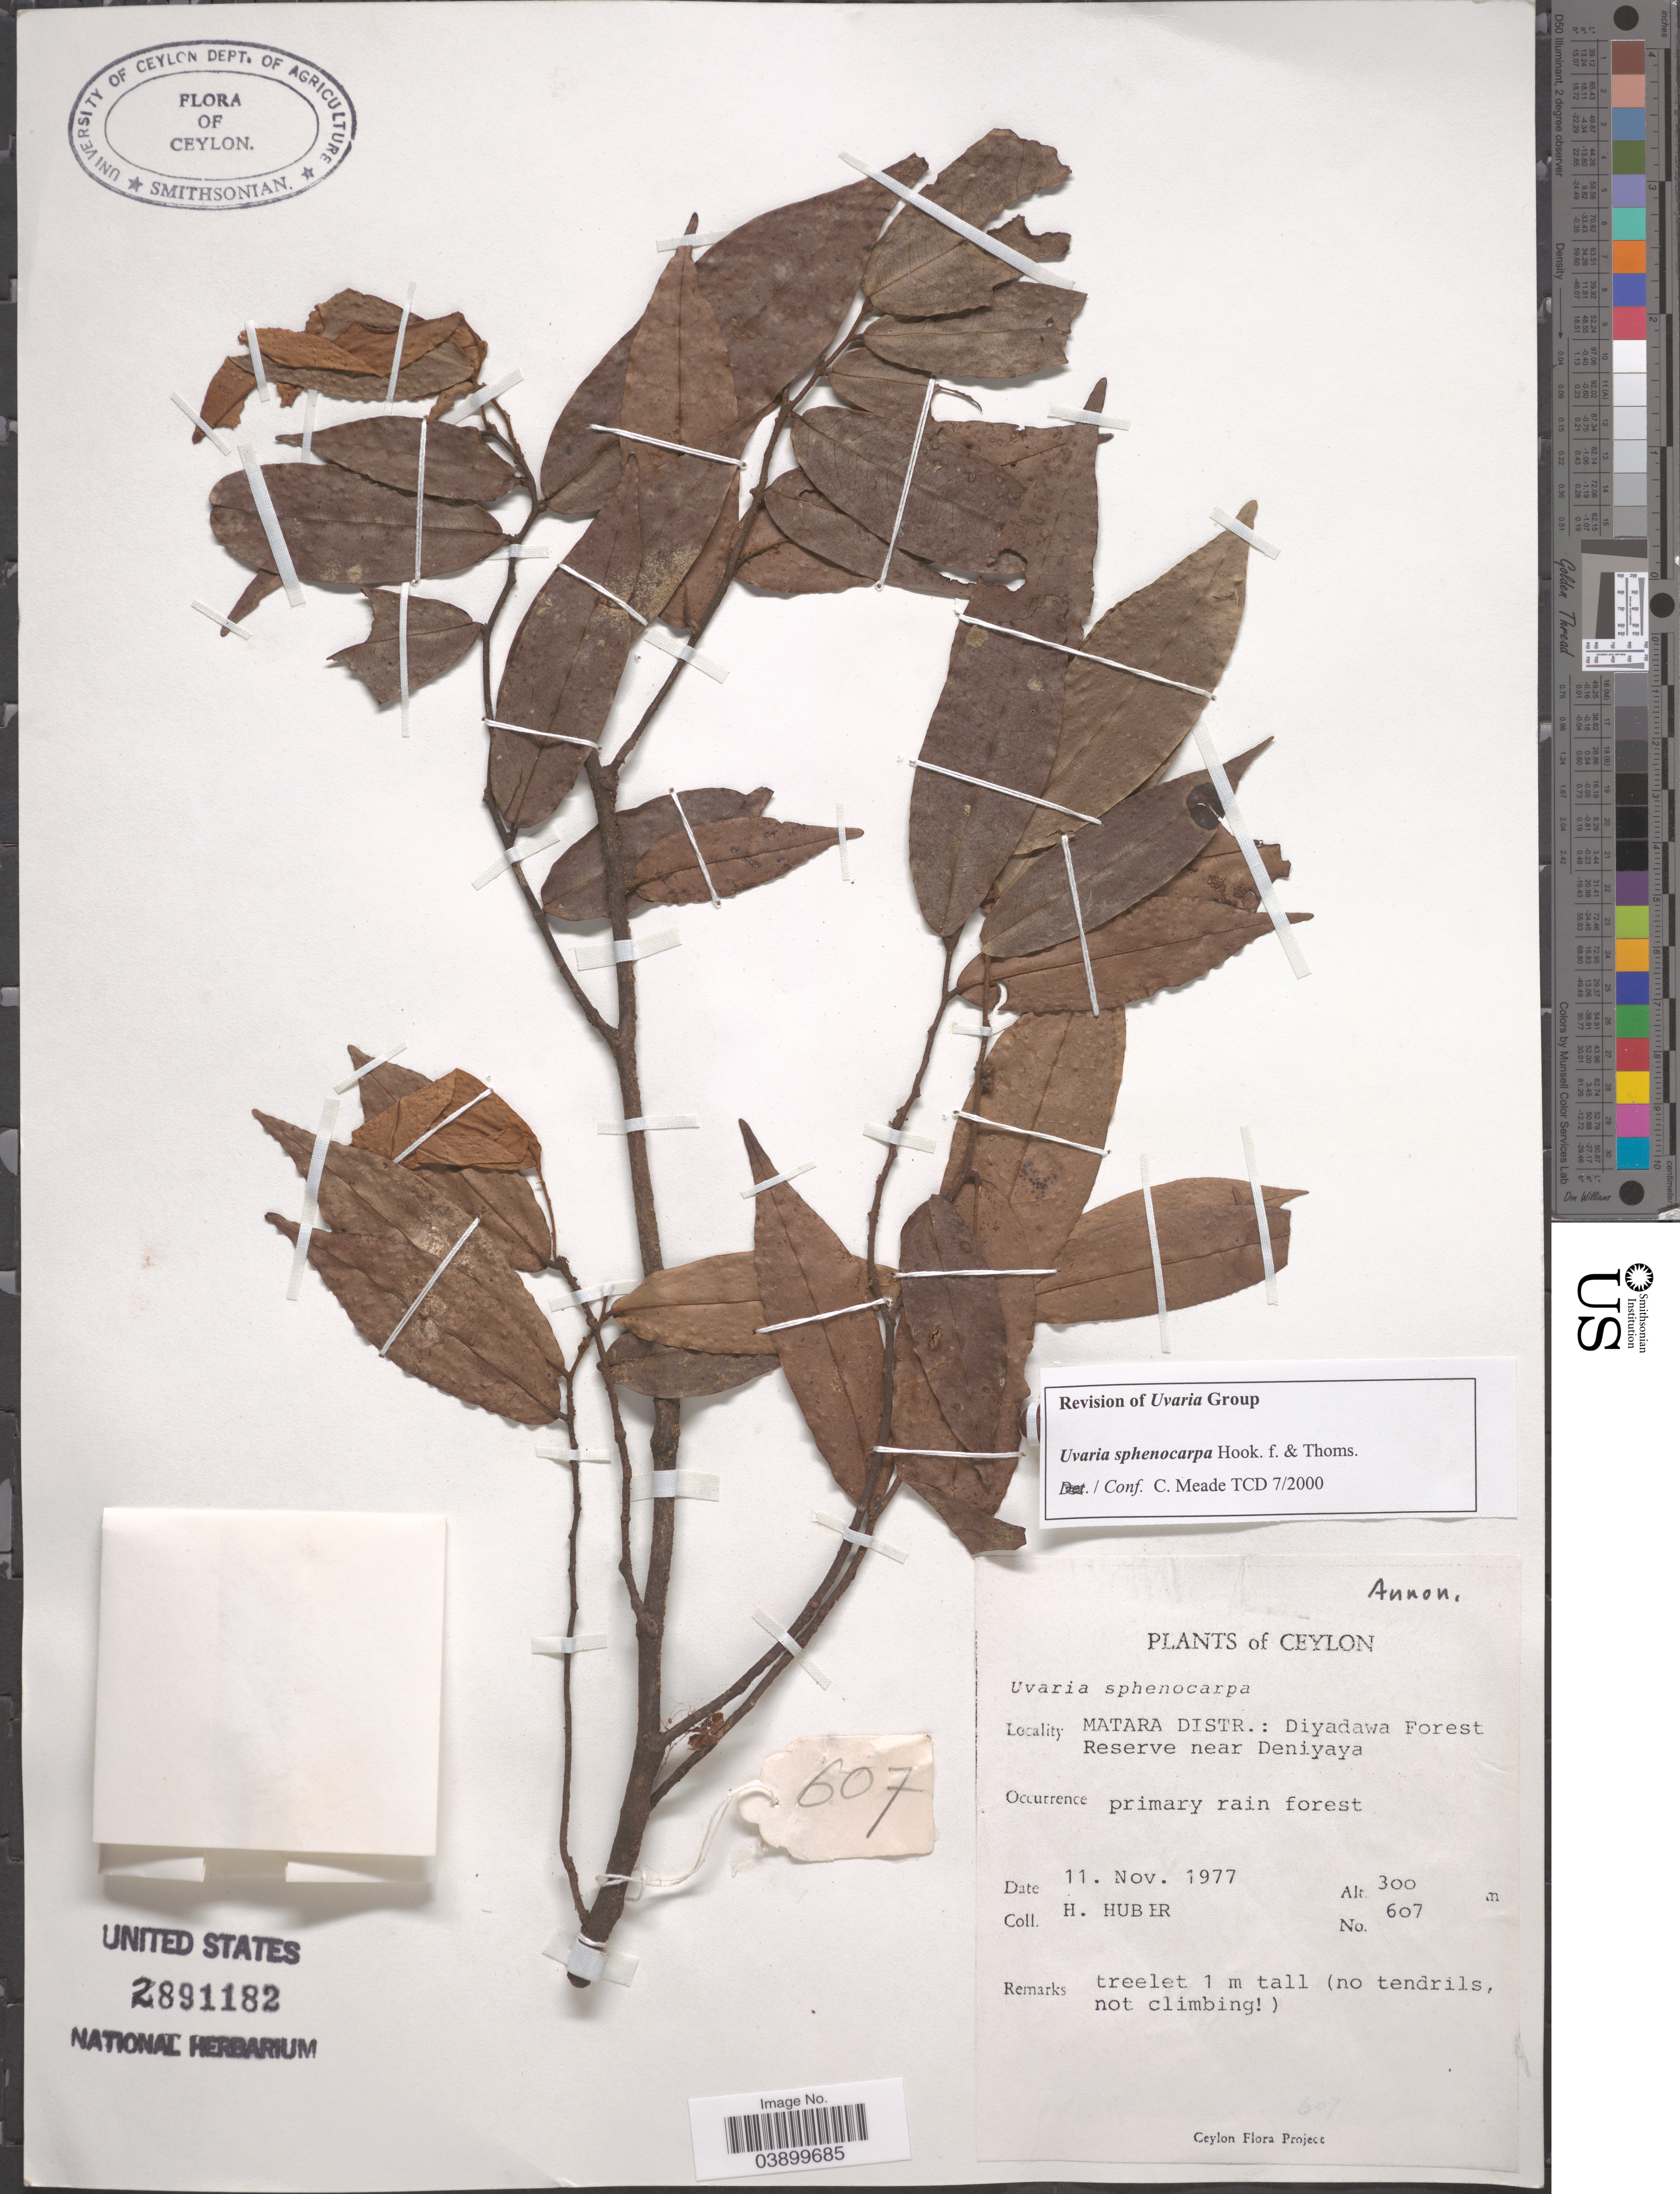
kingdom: Plantae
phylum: Tracheophyta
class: Magnoliopsida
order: Magnoliales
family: Annonaceae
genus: Uvaria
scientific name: Uvaria sphenocarpa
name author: Hook. & Thomson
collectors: H. Huber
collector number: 607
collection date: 1977-11-11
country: Sri Lanka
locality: Ceylon. Matara Distr.: Diyadawa Forest Reserve near Deniyaya.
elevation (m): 300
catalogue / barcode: US 2891182